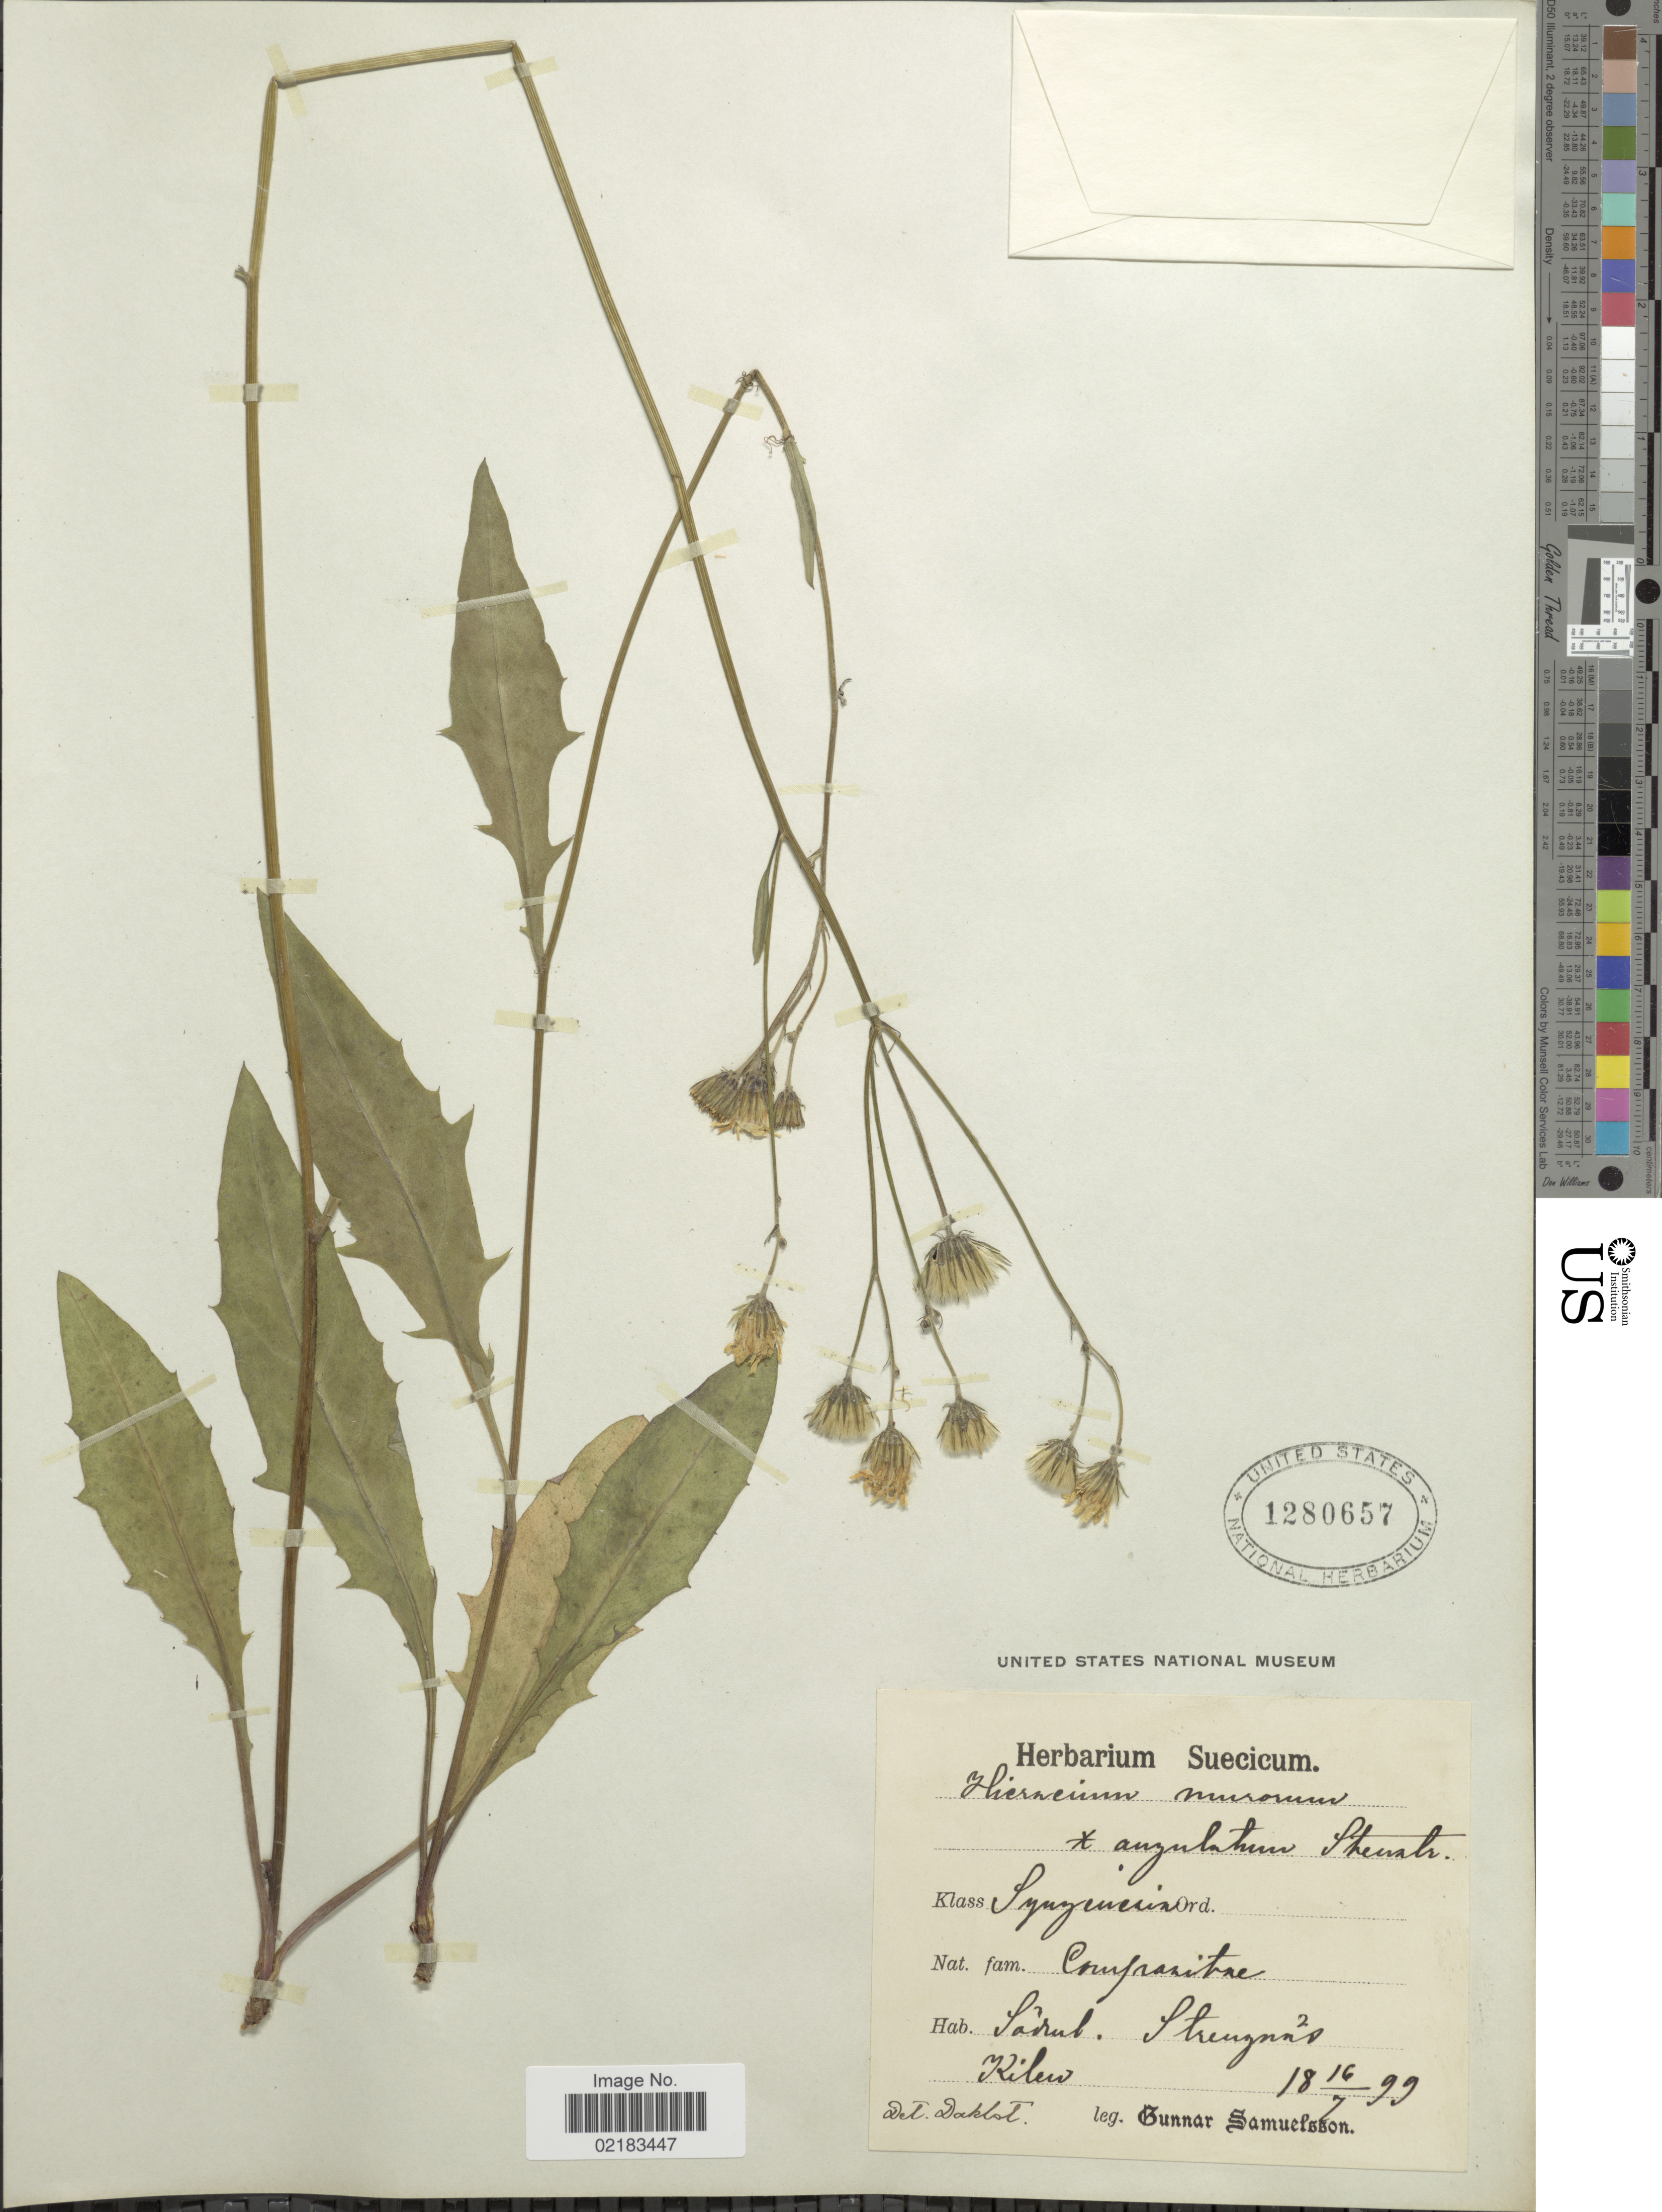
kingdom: Plantae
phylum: Tracheophyta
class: Magnoliopsida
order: Asterales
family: Asteraceae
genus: Hieracium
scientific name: Hieracium murorum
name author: L.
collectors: G. Samuelsson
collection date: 1899-07-16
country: Sweden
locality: Sadrul, Strängnäs Kilen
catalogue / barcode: US 1280657